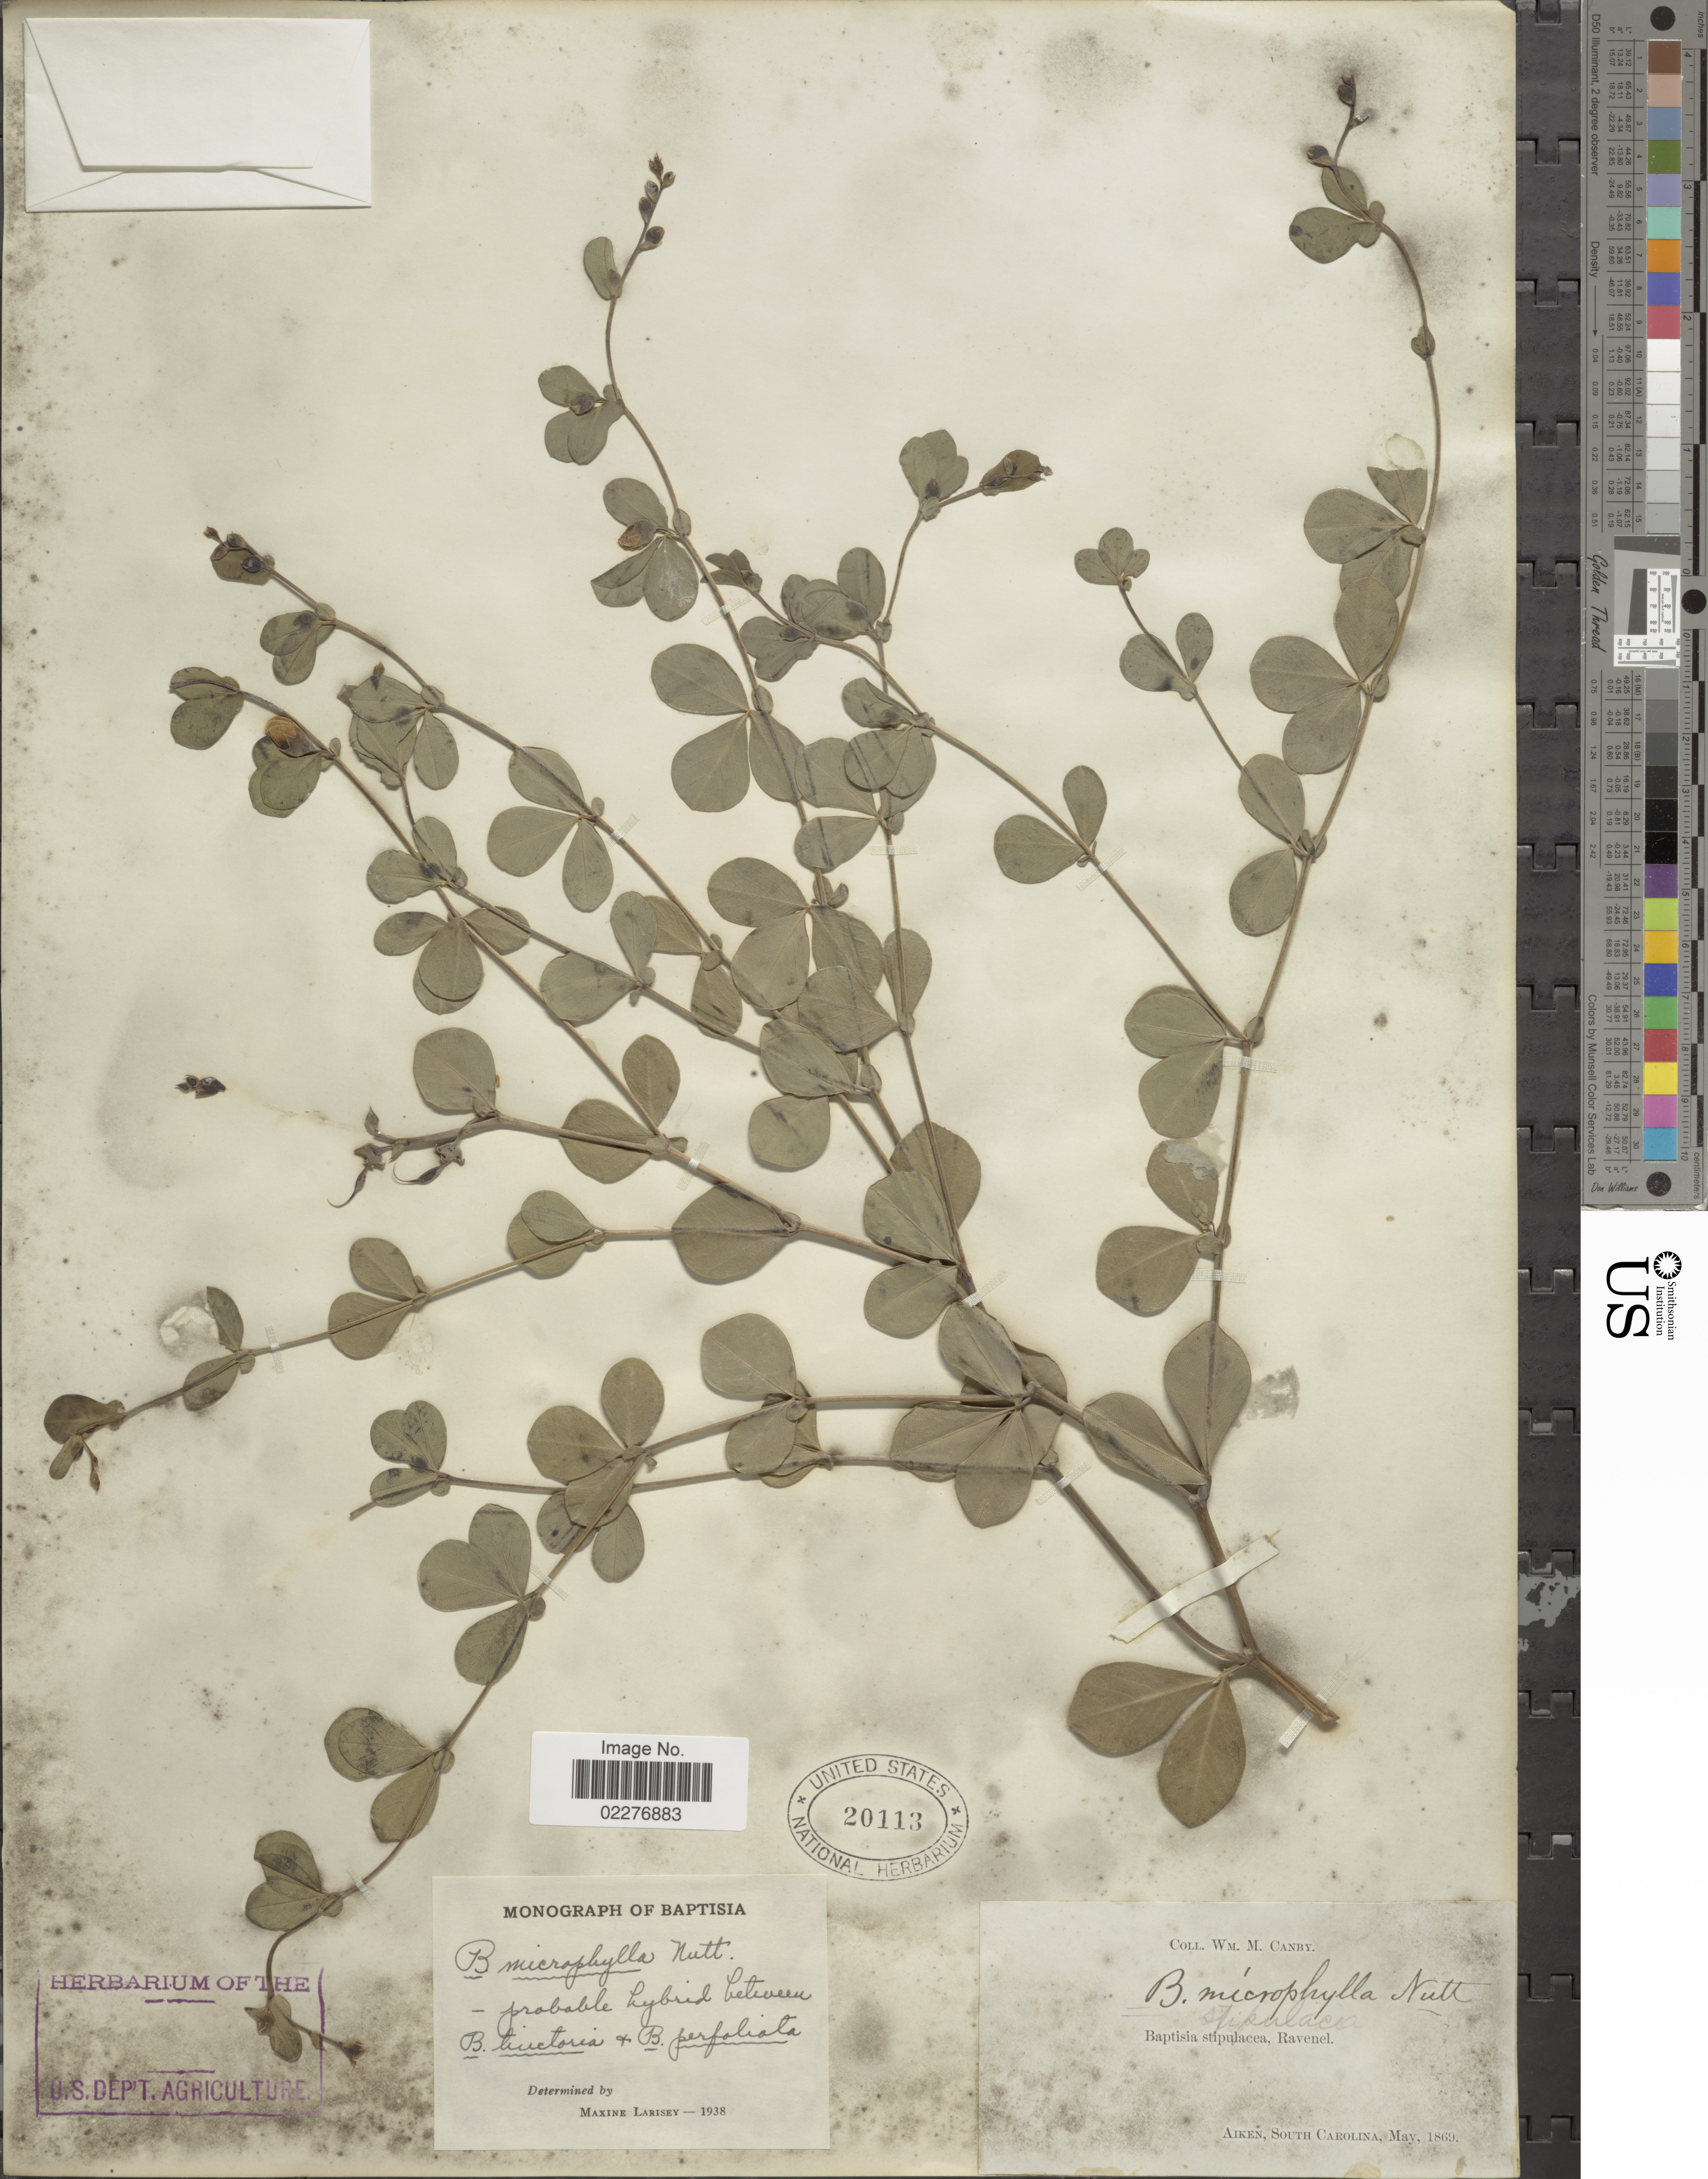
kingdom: Plantae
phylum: Tracheophyta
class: Magnoliopsida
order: Fabales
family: Fabaceae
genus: Baptisia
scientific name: Baptisia microphylla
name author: Nutt.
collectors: W. M. Canby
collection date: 1869-05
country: United States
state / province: South Carolina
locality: Aiken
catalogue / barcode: US 20113